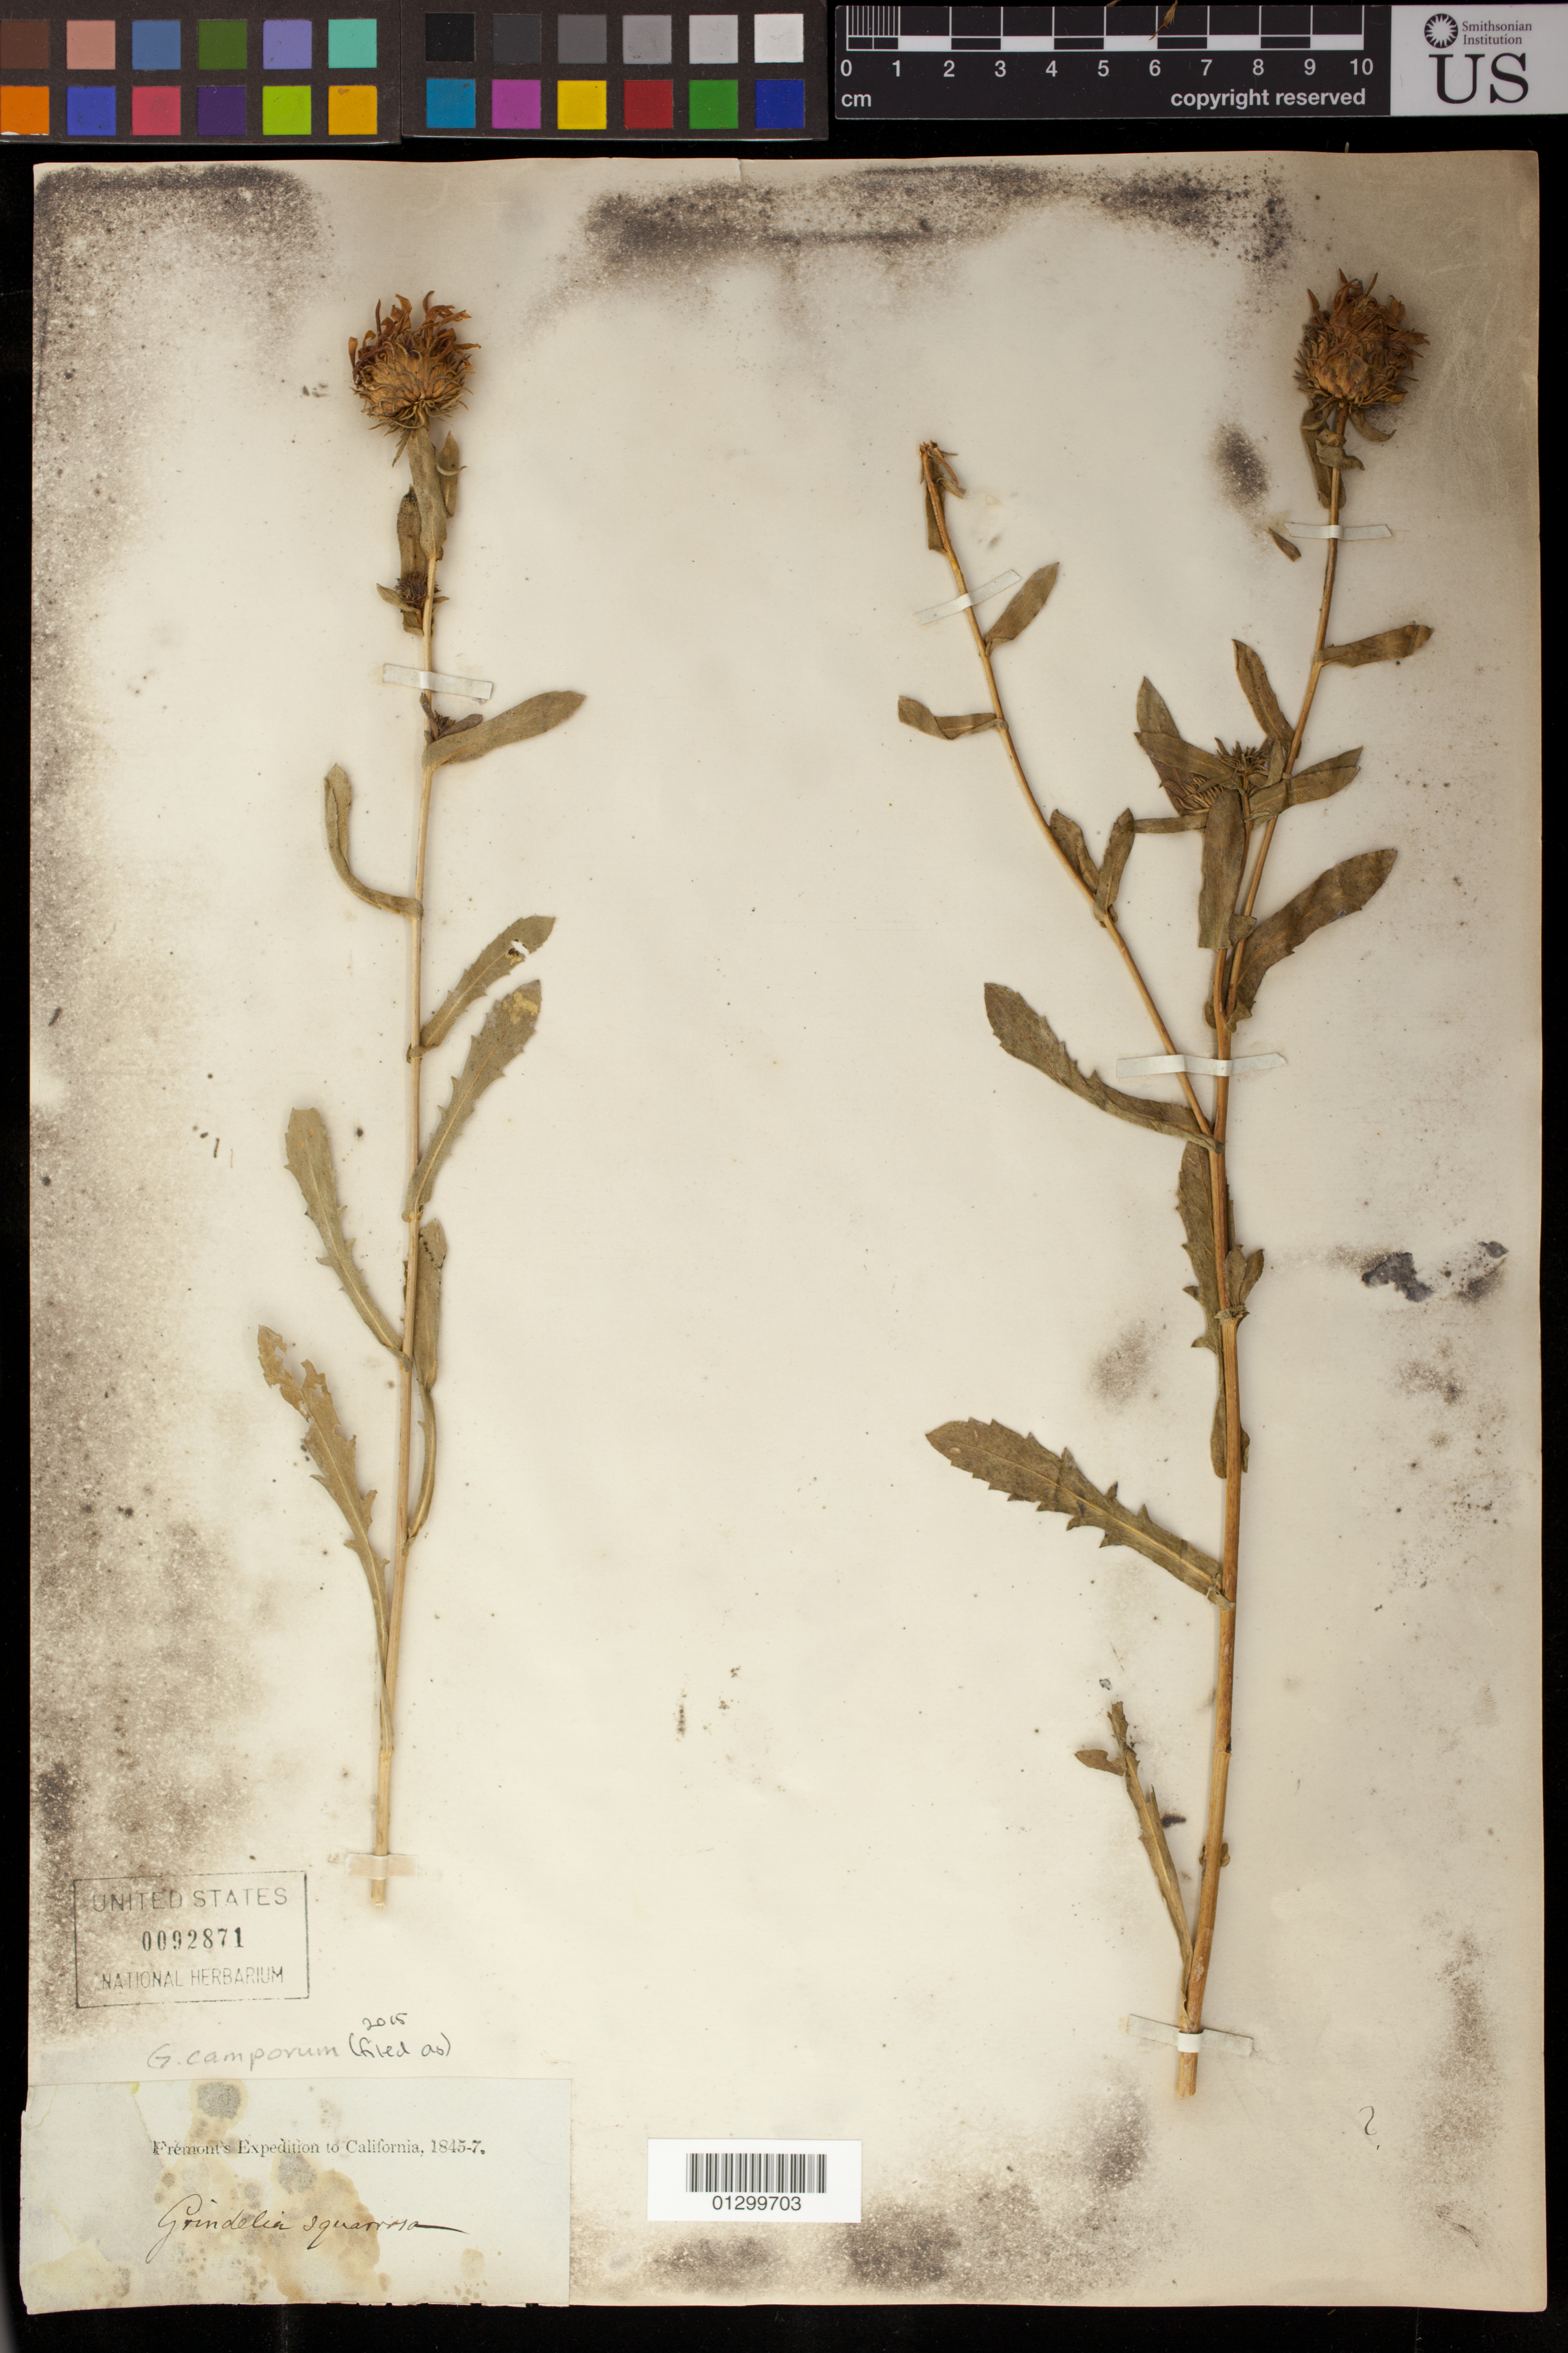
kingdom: Plantae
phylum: Tracheophyta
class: Magnoliopsida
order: Asterales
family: Asteraceae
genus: Grindelia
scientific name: Grindelia camporum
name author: Greene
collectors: J. C. Frémont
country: United States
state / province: California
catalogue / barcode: US 92871